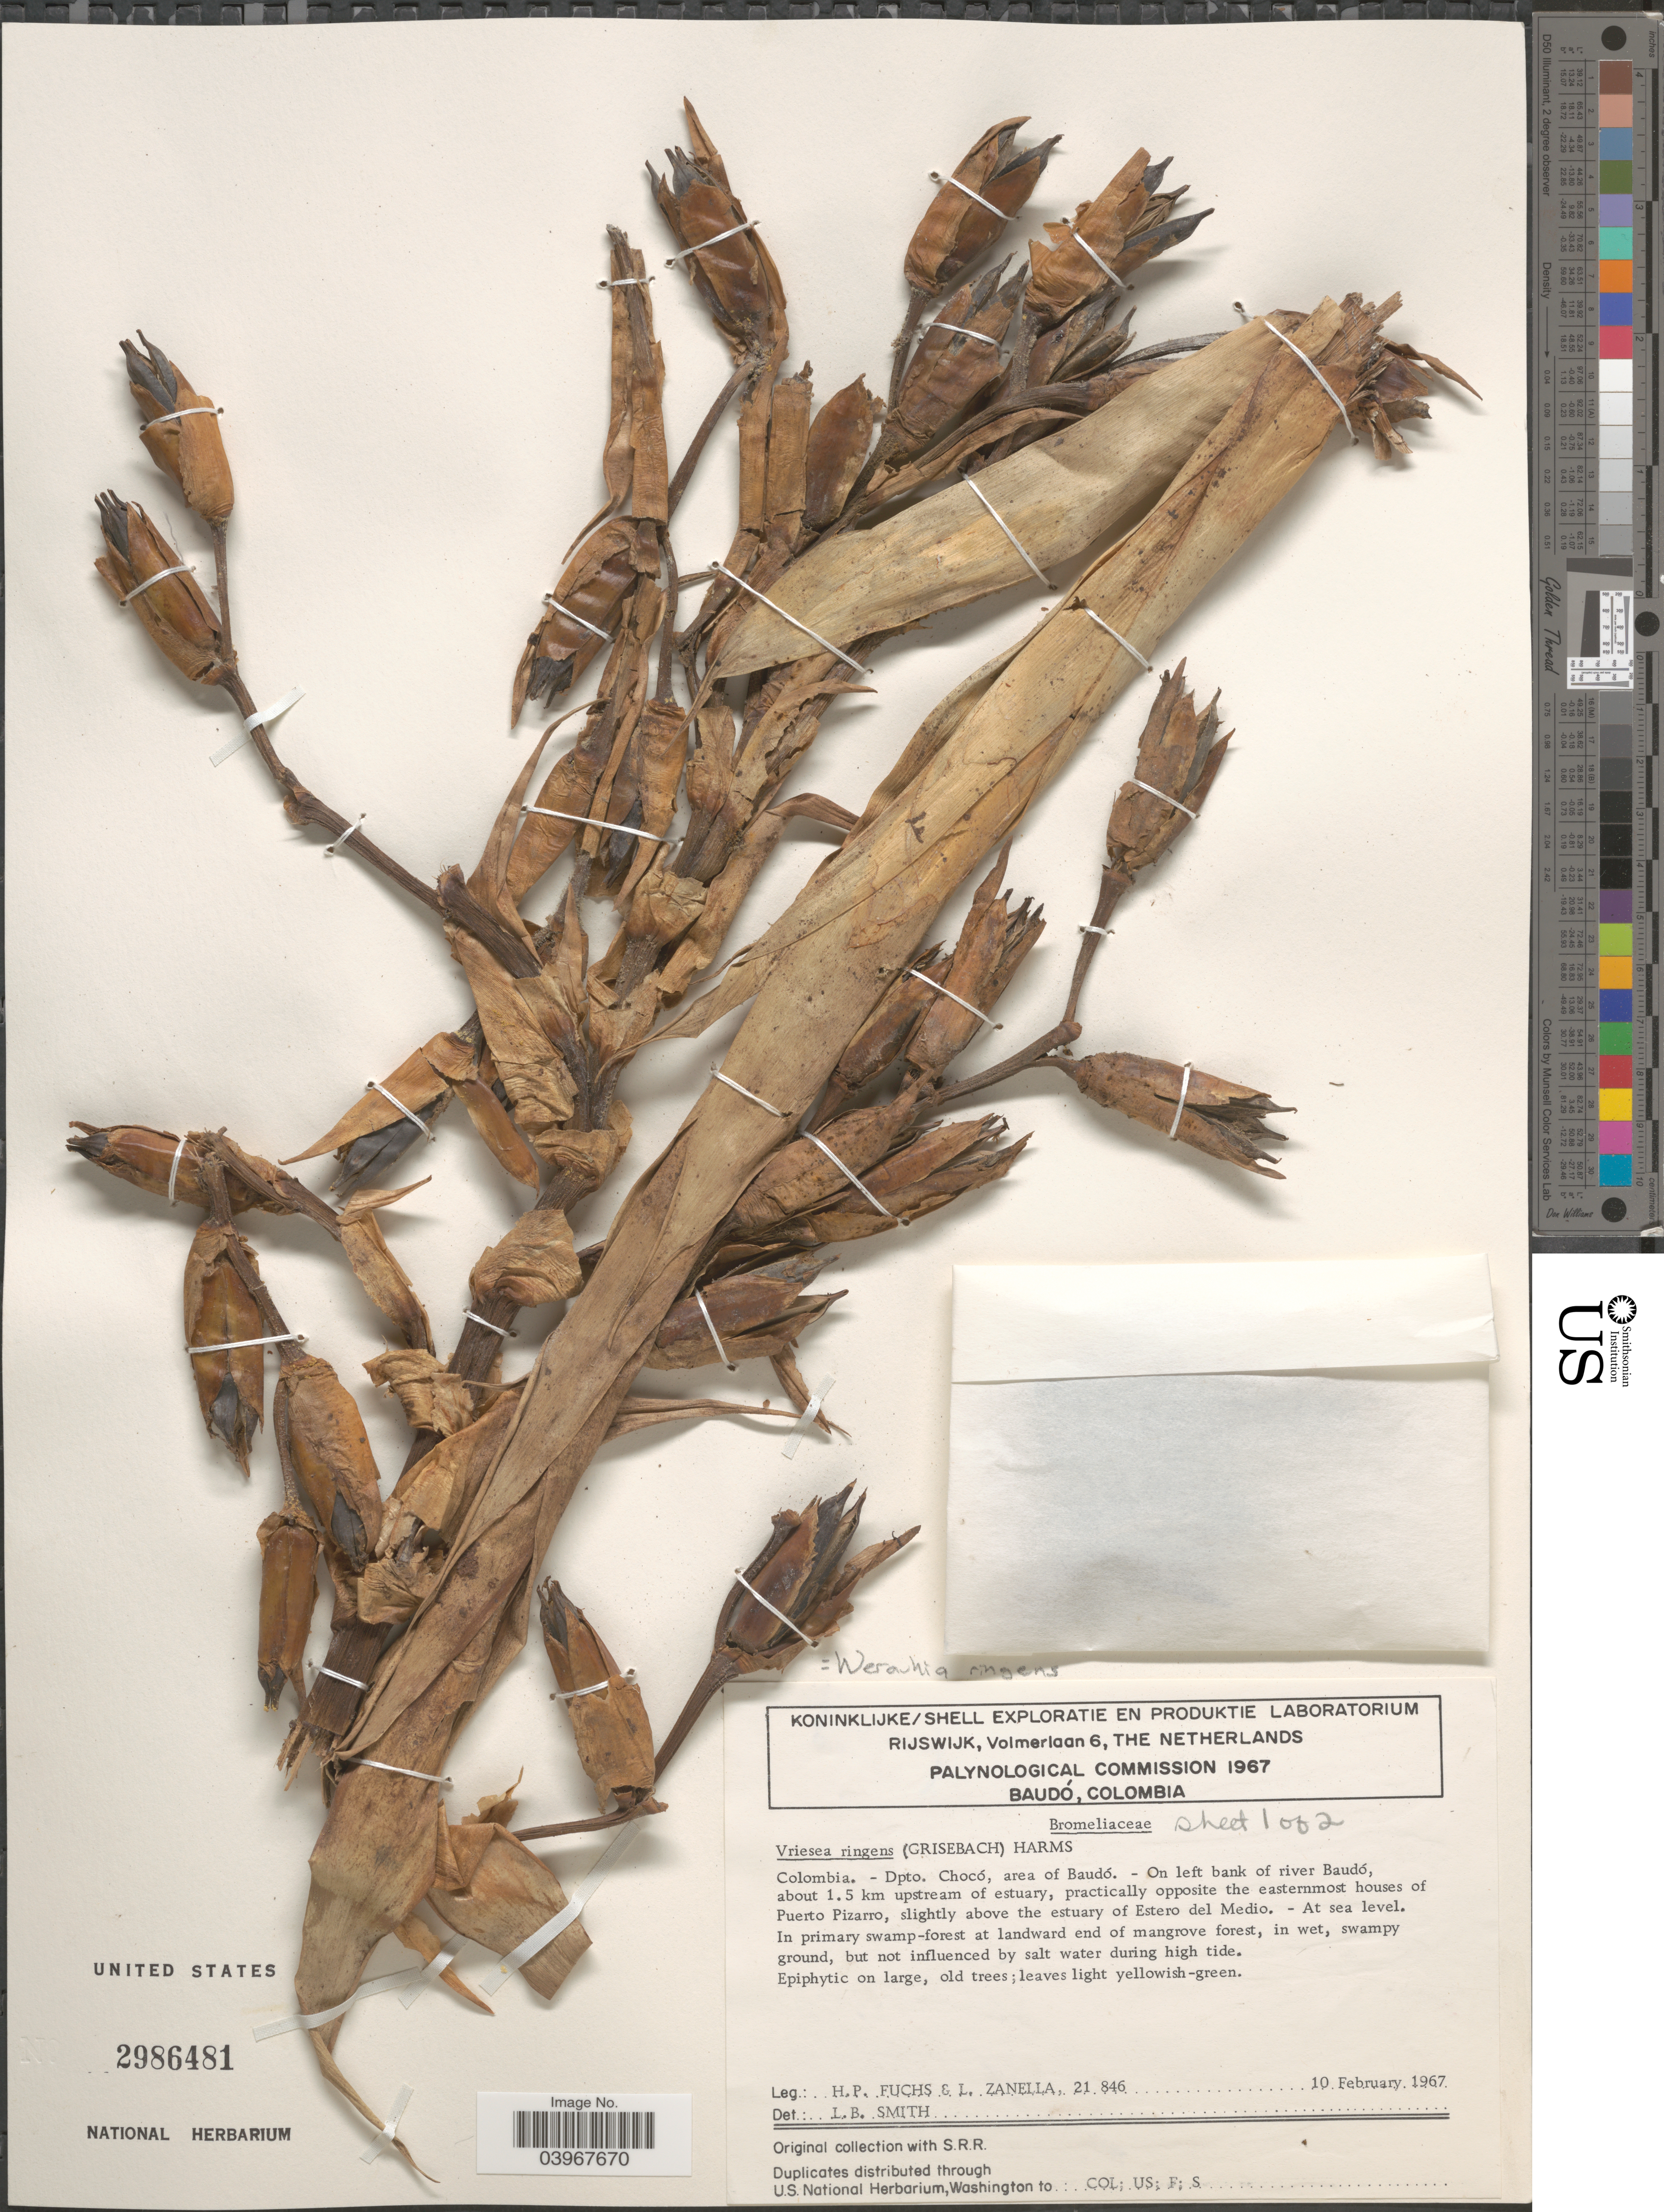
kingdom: Plantae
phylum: Tracheophyta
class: Liliopsida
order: Poales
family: Bromeliaceae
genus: Werauhia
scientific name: Werauhia ringens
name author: (Griseb.) J.R. Grant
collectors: H. P. Fuchs & L. Zanella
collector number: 21846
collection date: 1967-02-10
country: Colombia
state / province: Chocó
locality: Dpto. Chocó, area of Baudó. - On left bank of river Baudó, about 1.5 km upstream of estuary, practically opposite the easternmost houses of Puerto Pizarro, slightly above the estuary of Estero del Medio.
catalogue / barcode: US 2986481